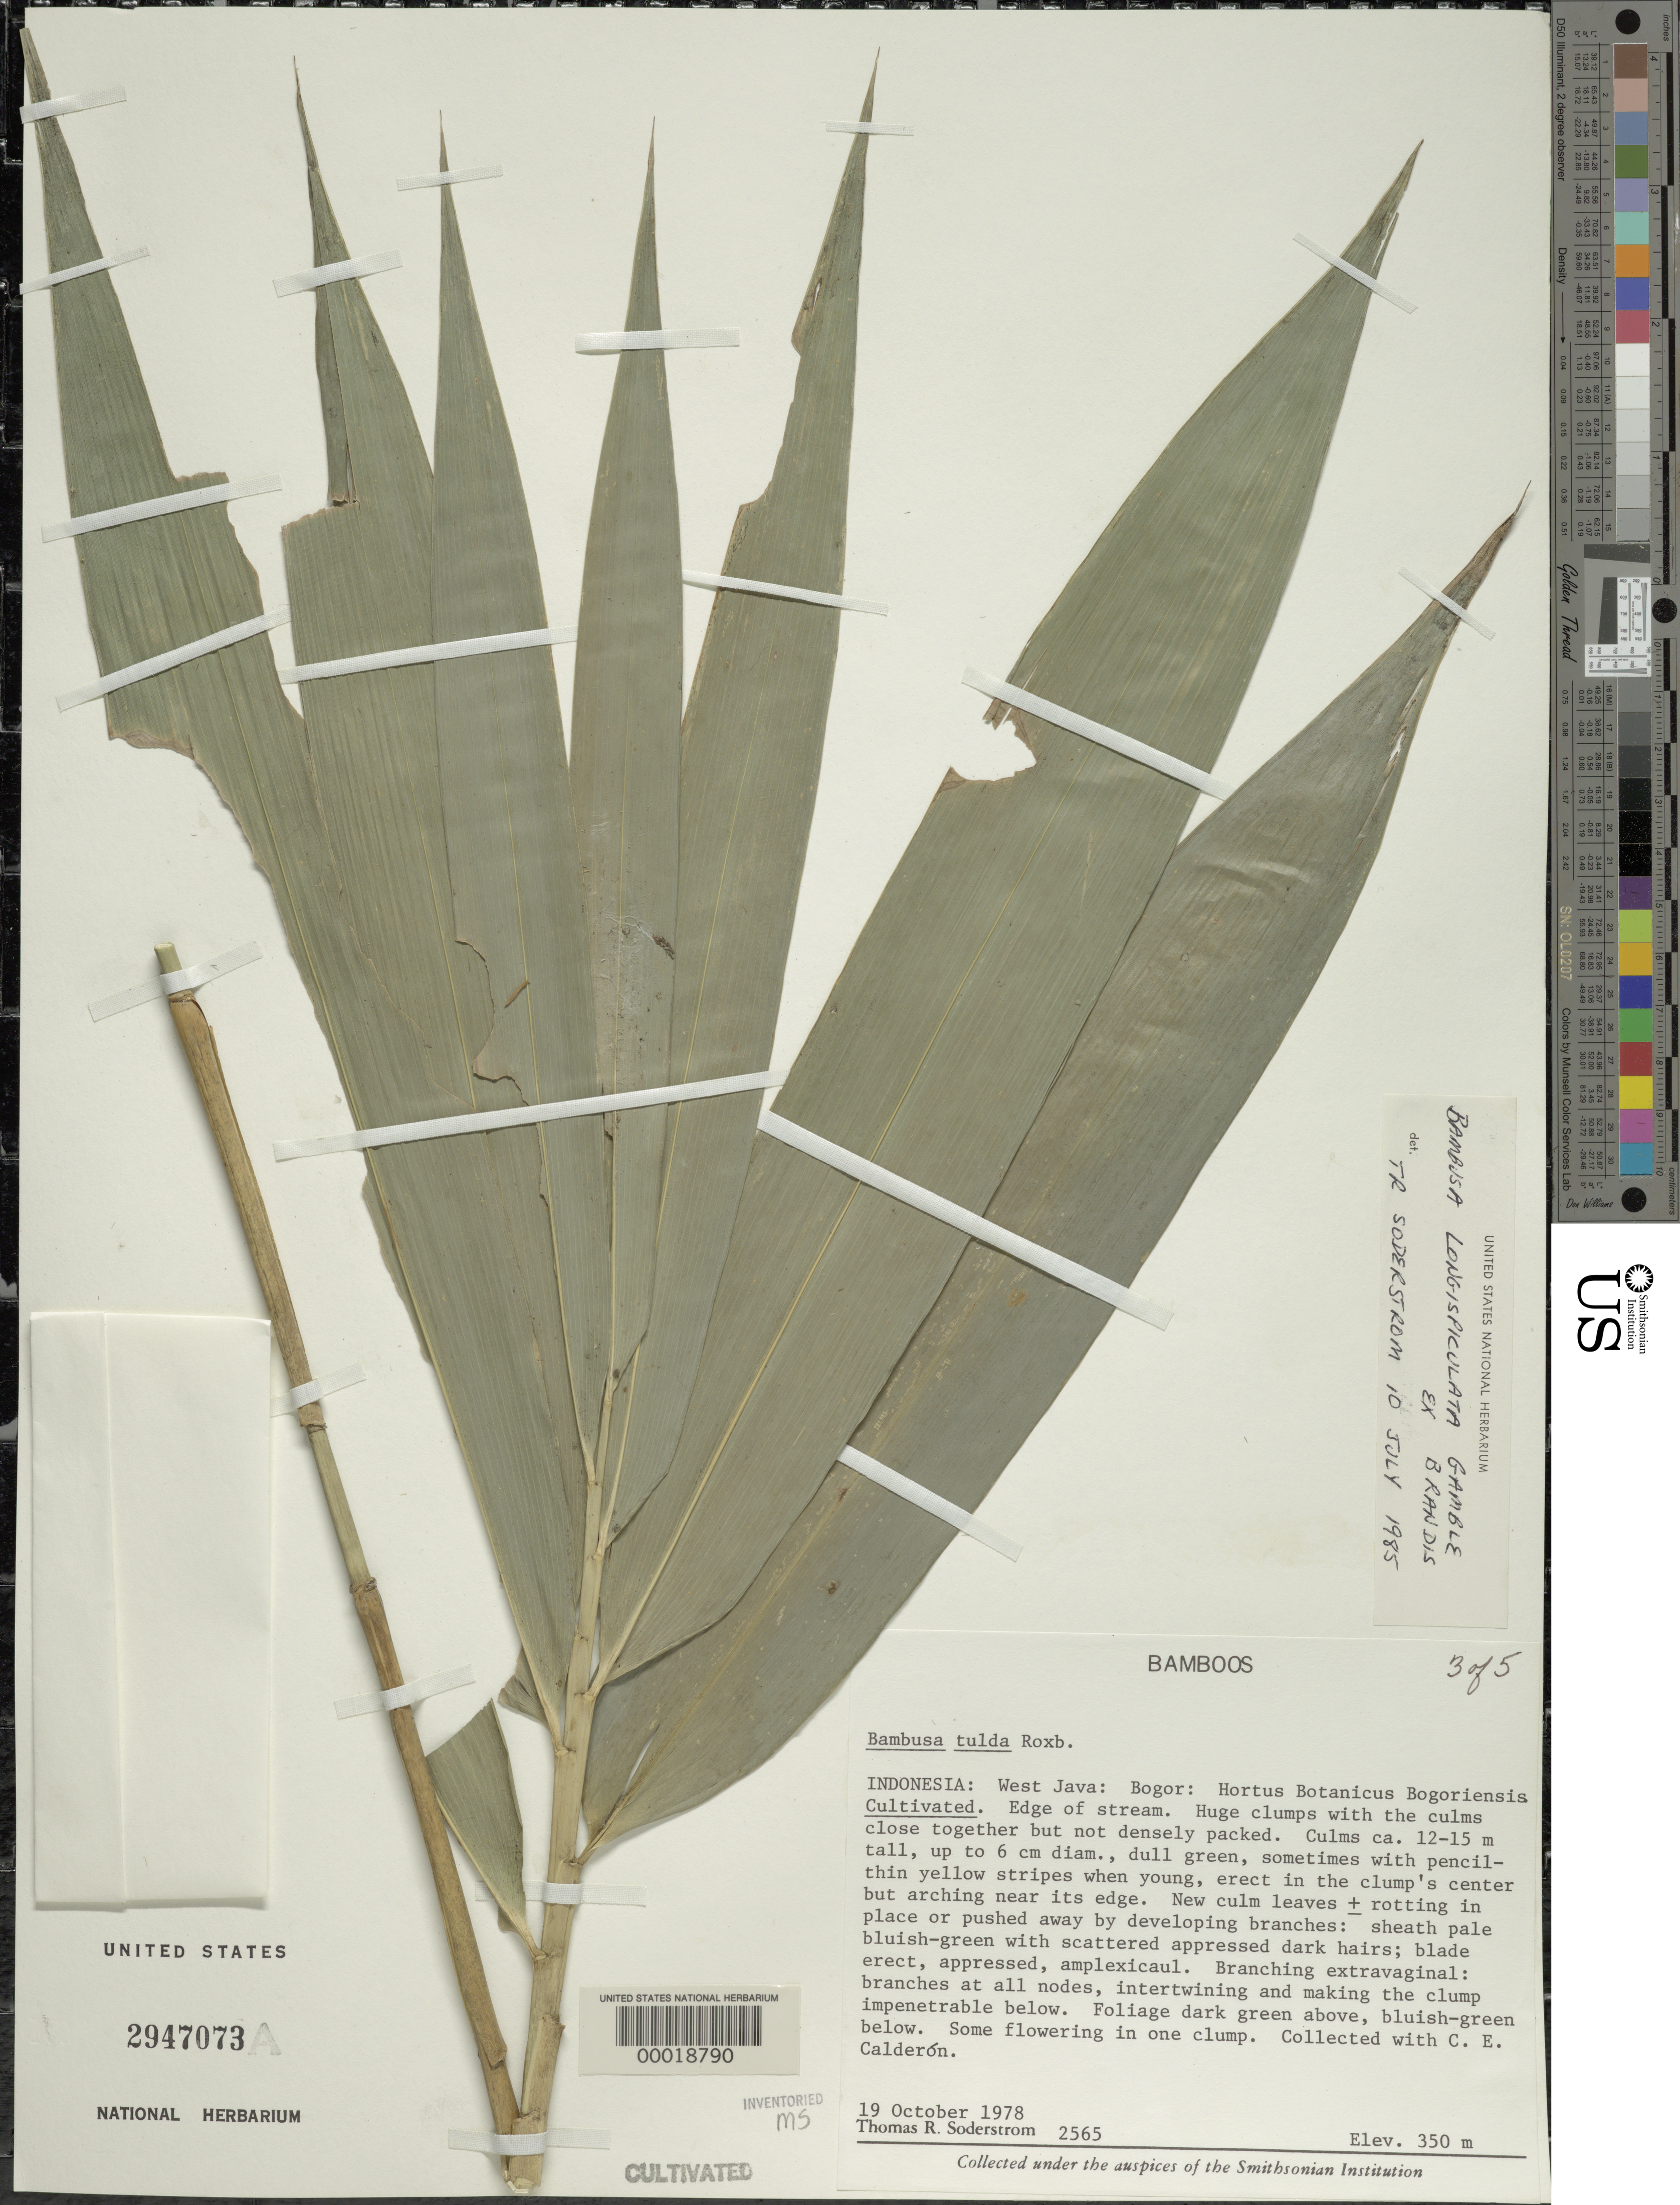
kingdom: Plantae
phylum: Tracheophyta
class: Liliopsida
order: Poales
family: Poaceae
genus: Bambusa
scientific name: Bambusa tulda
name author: Roxb.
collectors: T. R. Soderstrom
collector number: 2565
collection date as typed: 19 Oct 1978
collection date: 1978-10-19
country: Indonesia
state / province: Java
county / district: Jawa Barat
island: Java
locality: Hortus botanicus borgoriensis-bogon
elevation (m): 350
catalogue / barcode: US 2947073A